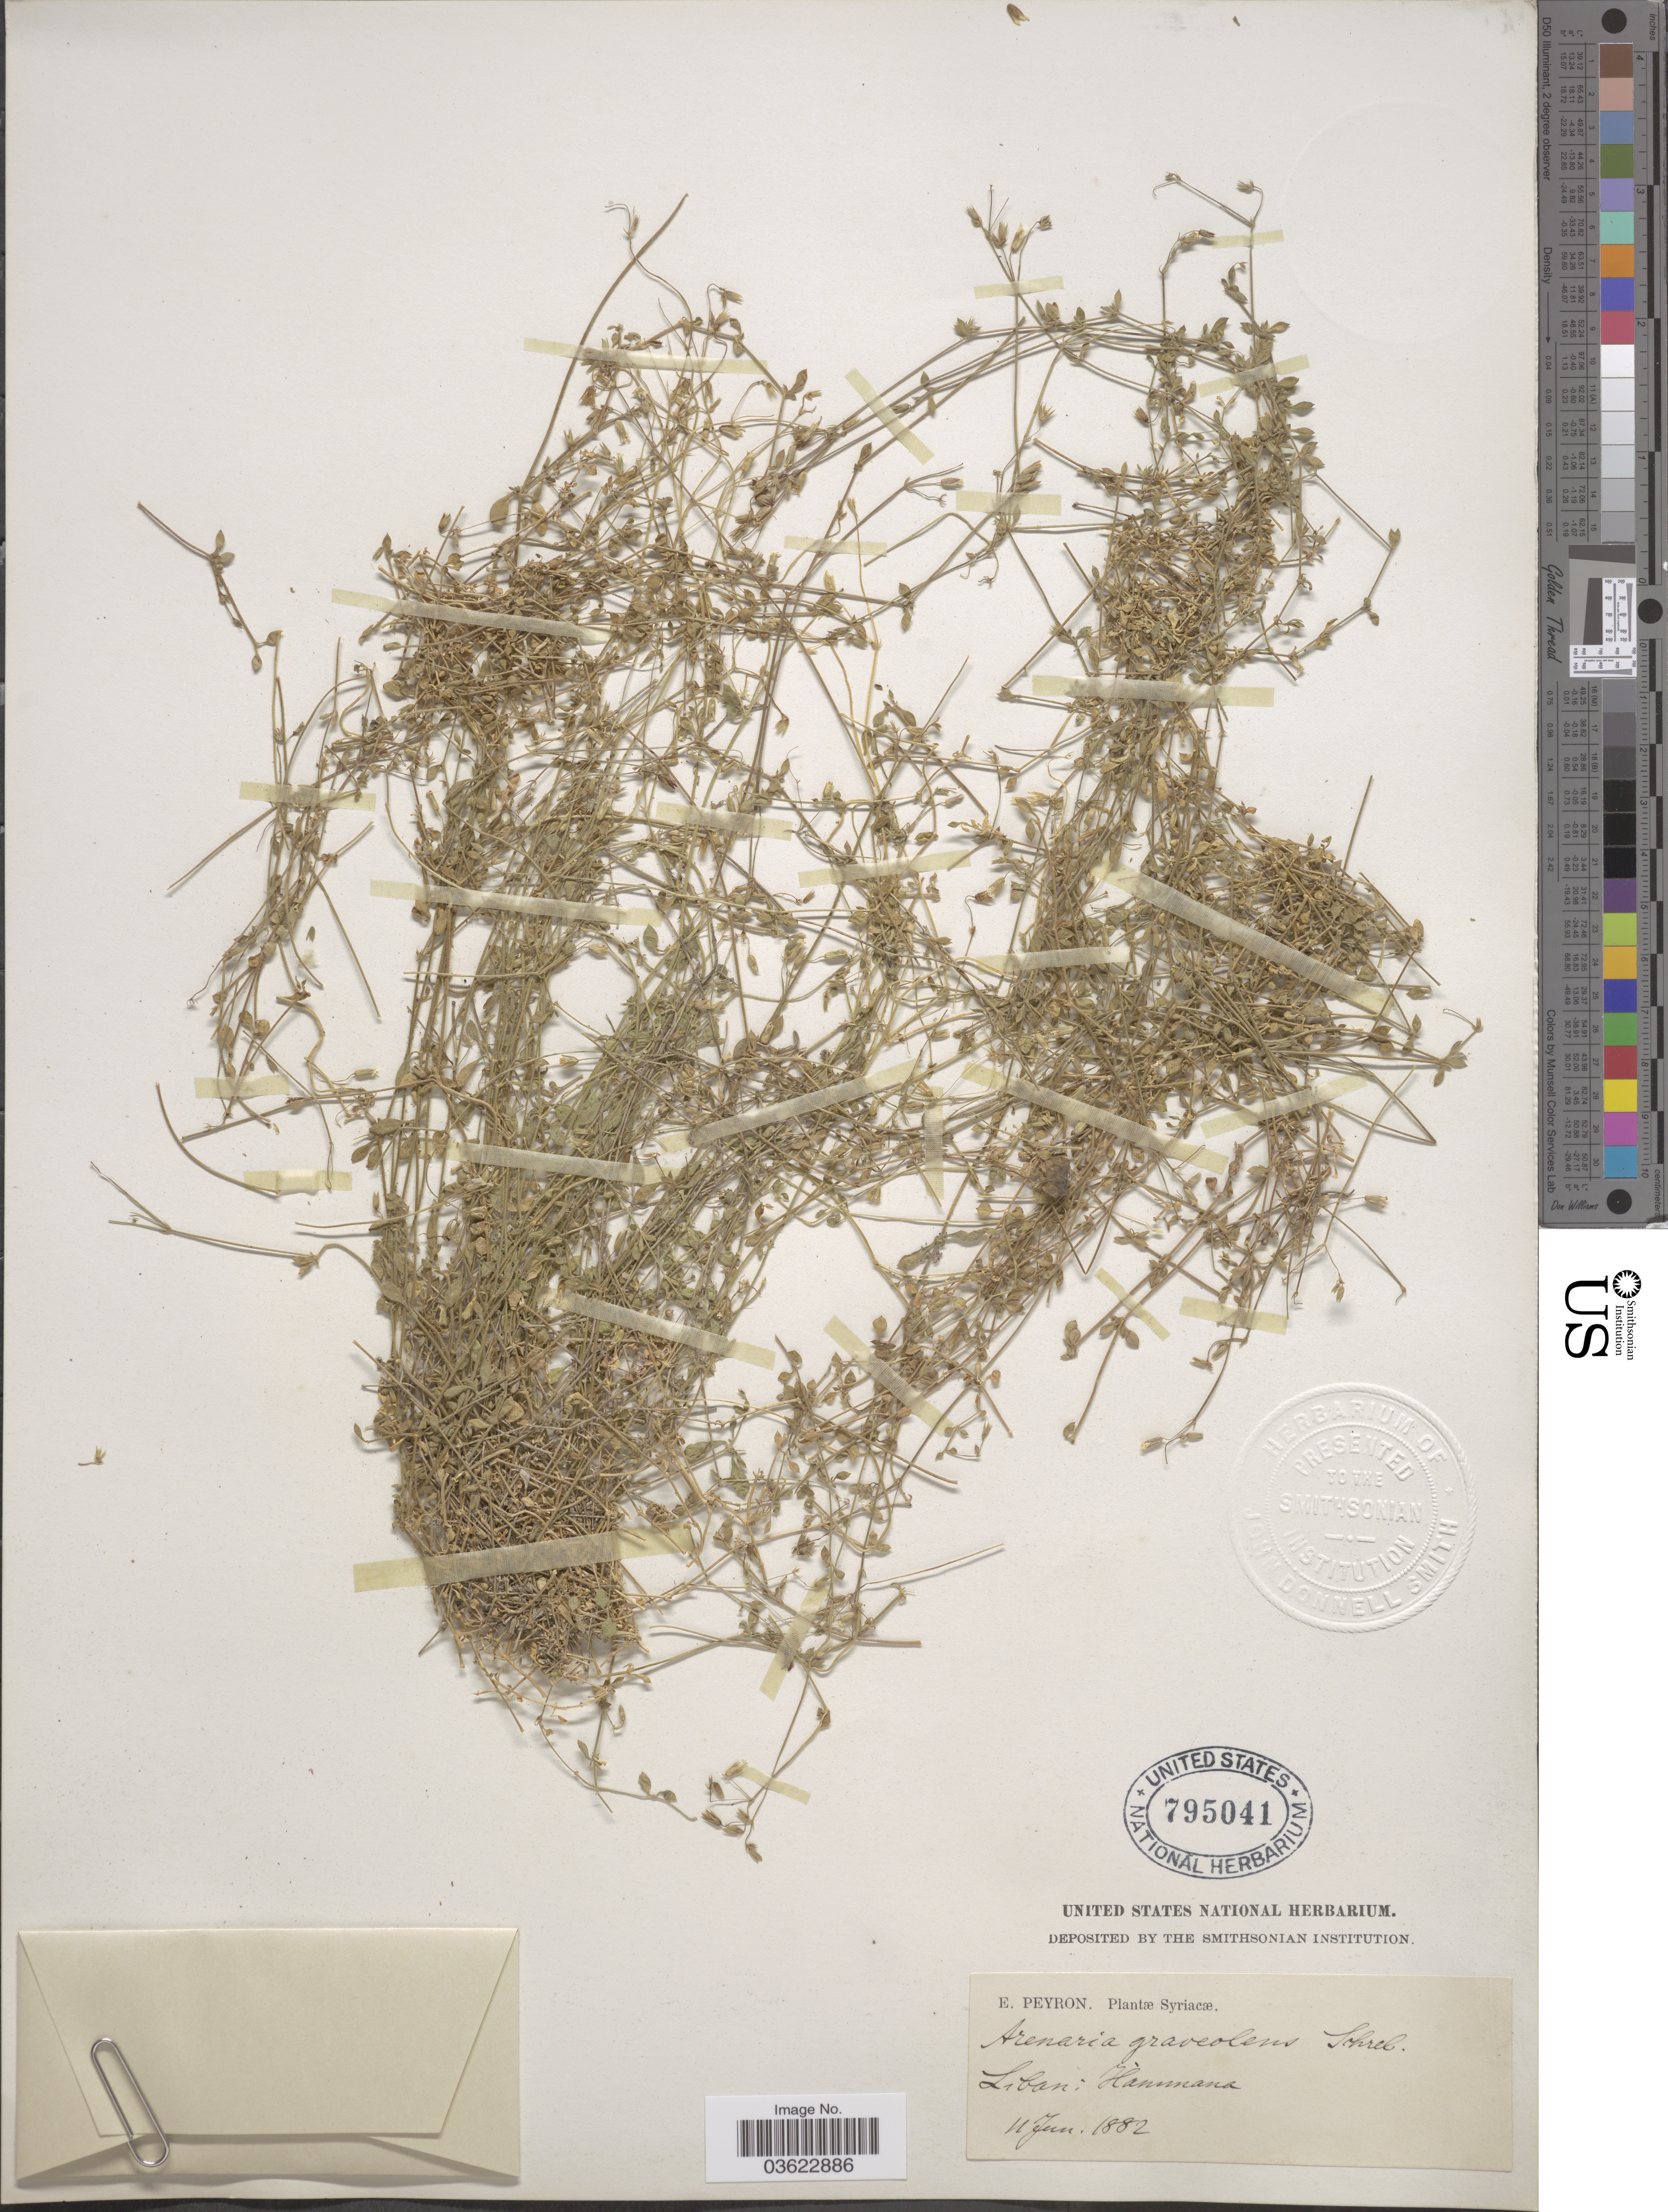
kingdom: Plantae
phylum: Tracheophyta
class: Magnoliopsida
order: Caryophyllales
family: Caryophyllaceae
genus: Arenaria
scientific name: Arenaria deflexa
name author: Decne.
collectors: E. Peyron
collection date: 1882-06-11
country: Lebanon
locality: Liban: Hammana.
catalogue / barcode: US 795041